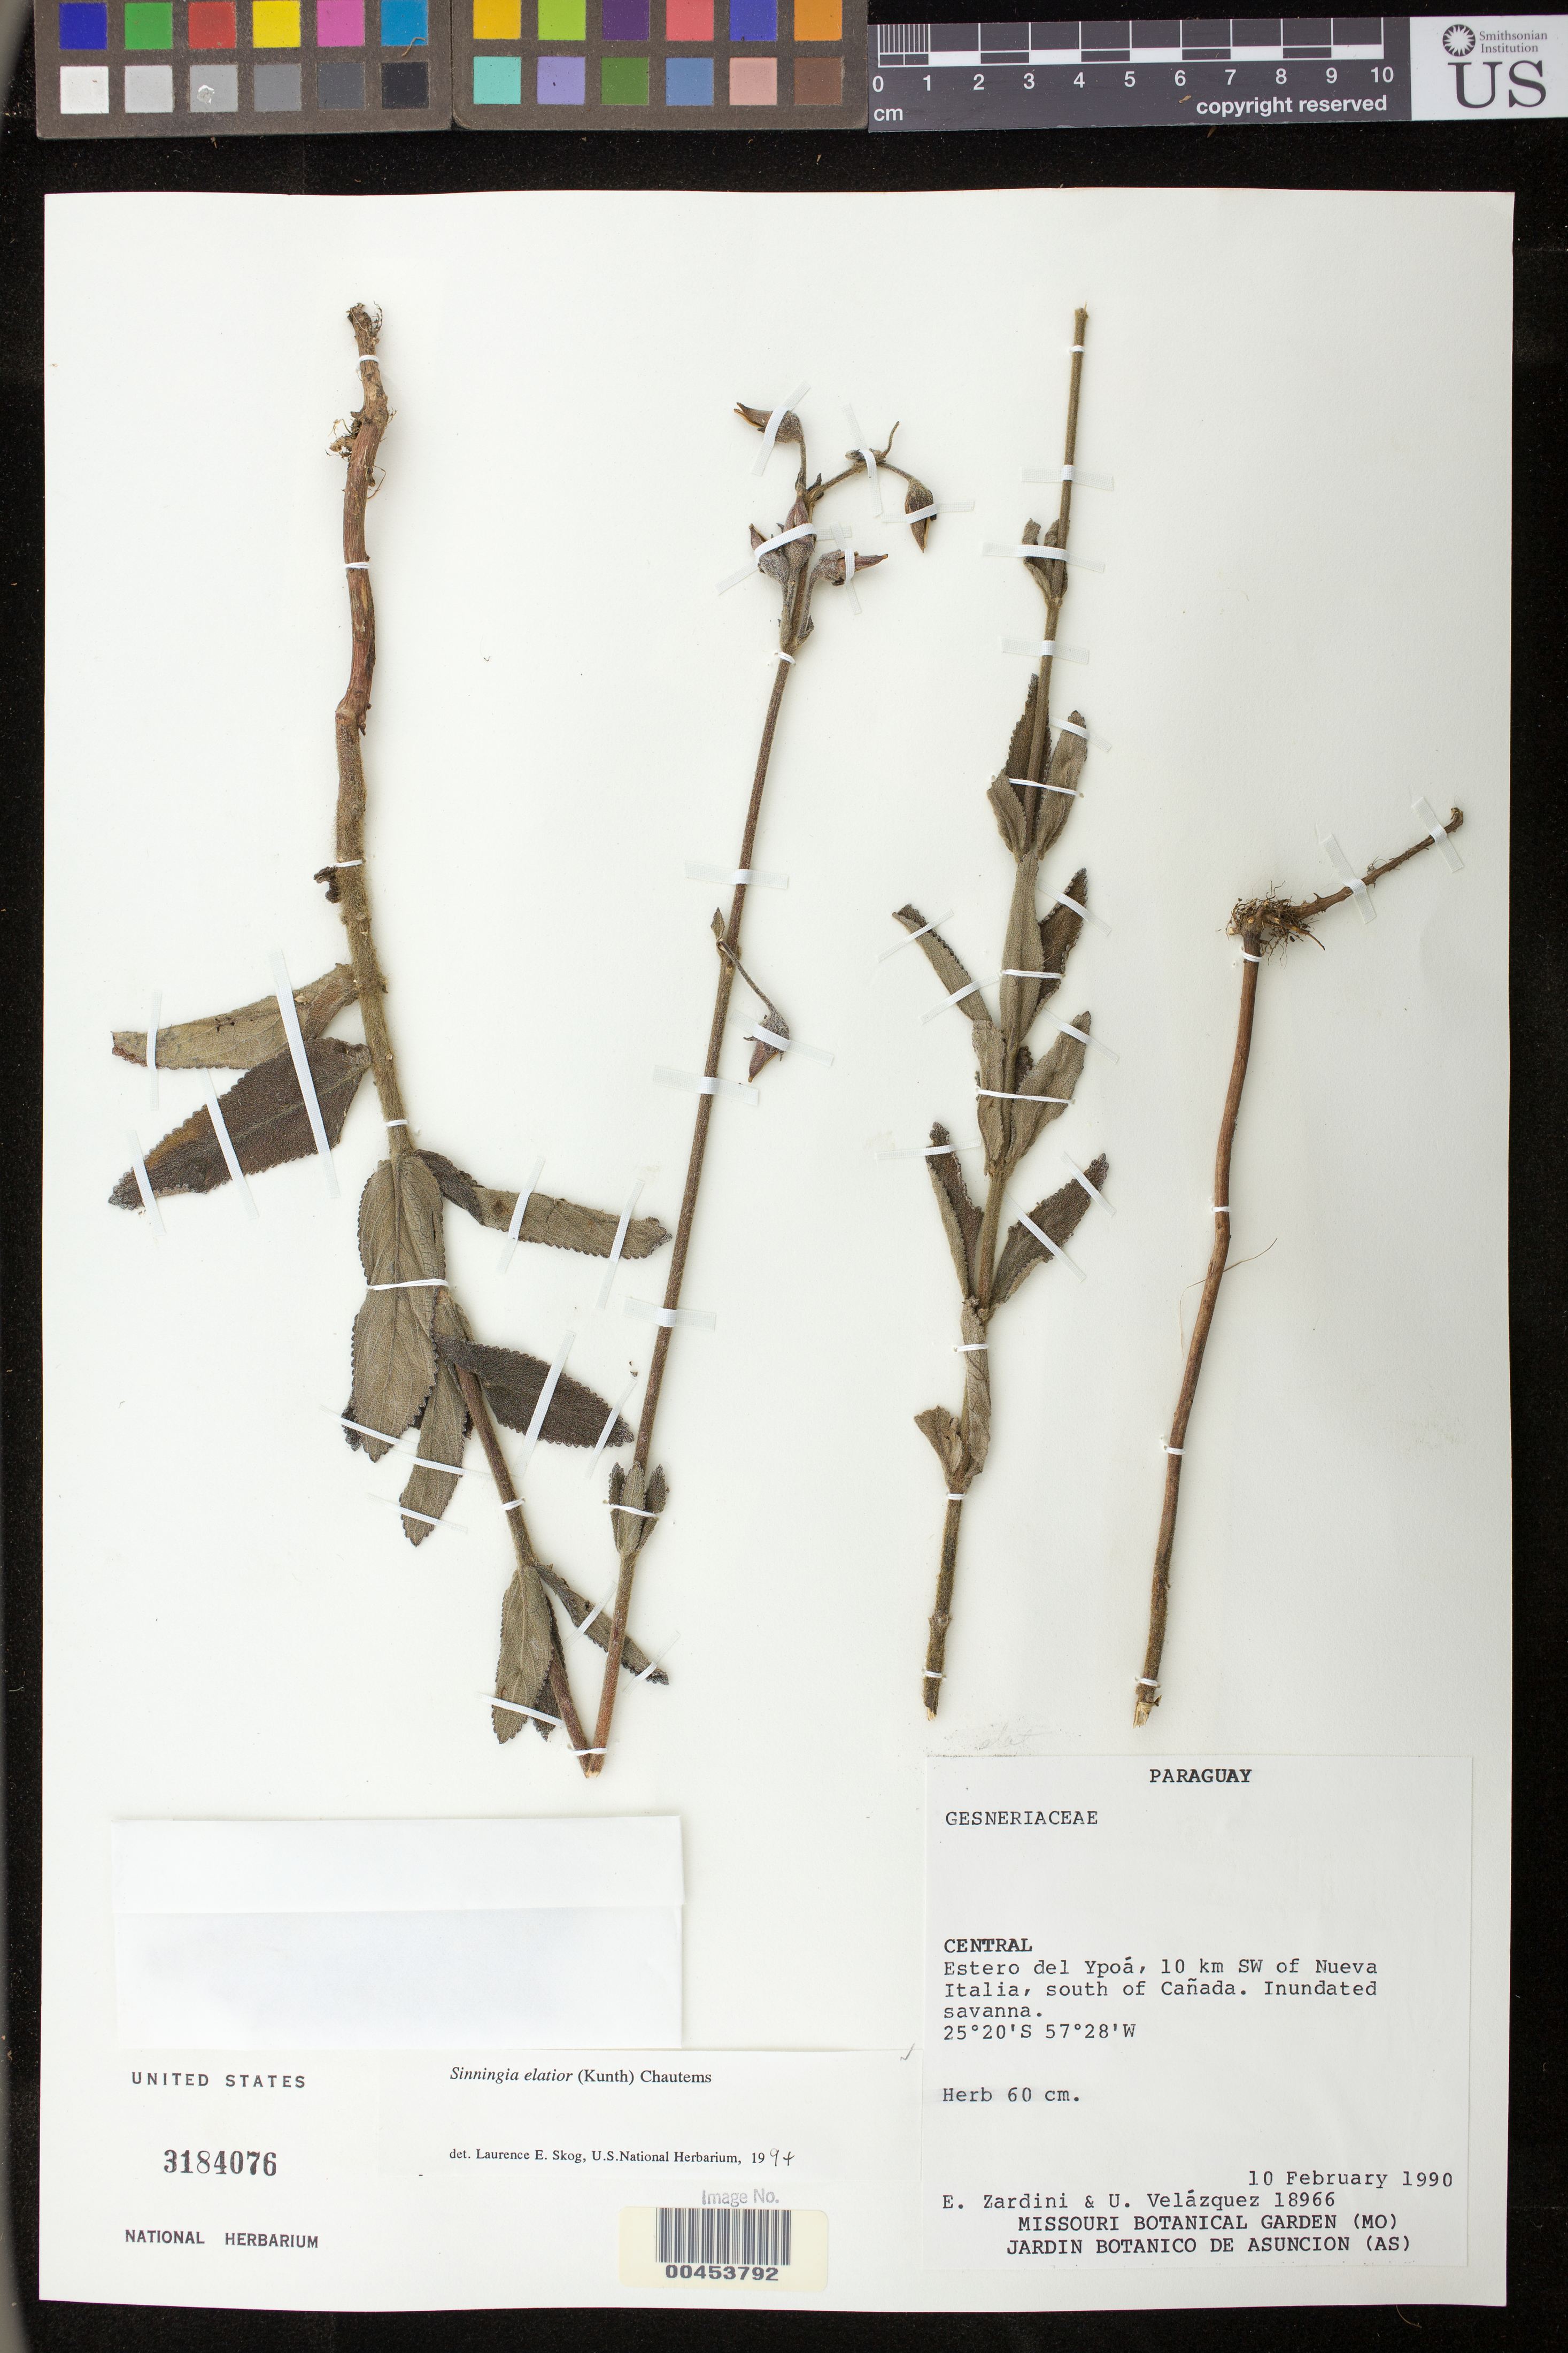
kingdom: Plantae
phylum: Tracheophyta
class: Magnoliopsida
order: Lamiales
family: Gesneriaceae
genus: Sinningia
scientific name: Sinningia elatior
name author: (Kunth) Chautems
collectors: E. M. Zardini & C. Valazquez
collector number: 18966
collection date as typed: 10 Feb 1990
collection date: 1990-02-10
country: Paraguay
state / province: Central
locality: Ypoa, SW of Nueva Italia, S of Canada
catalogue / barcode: US 3184076